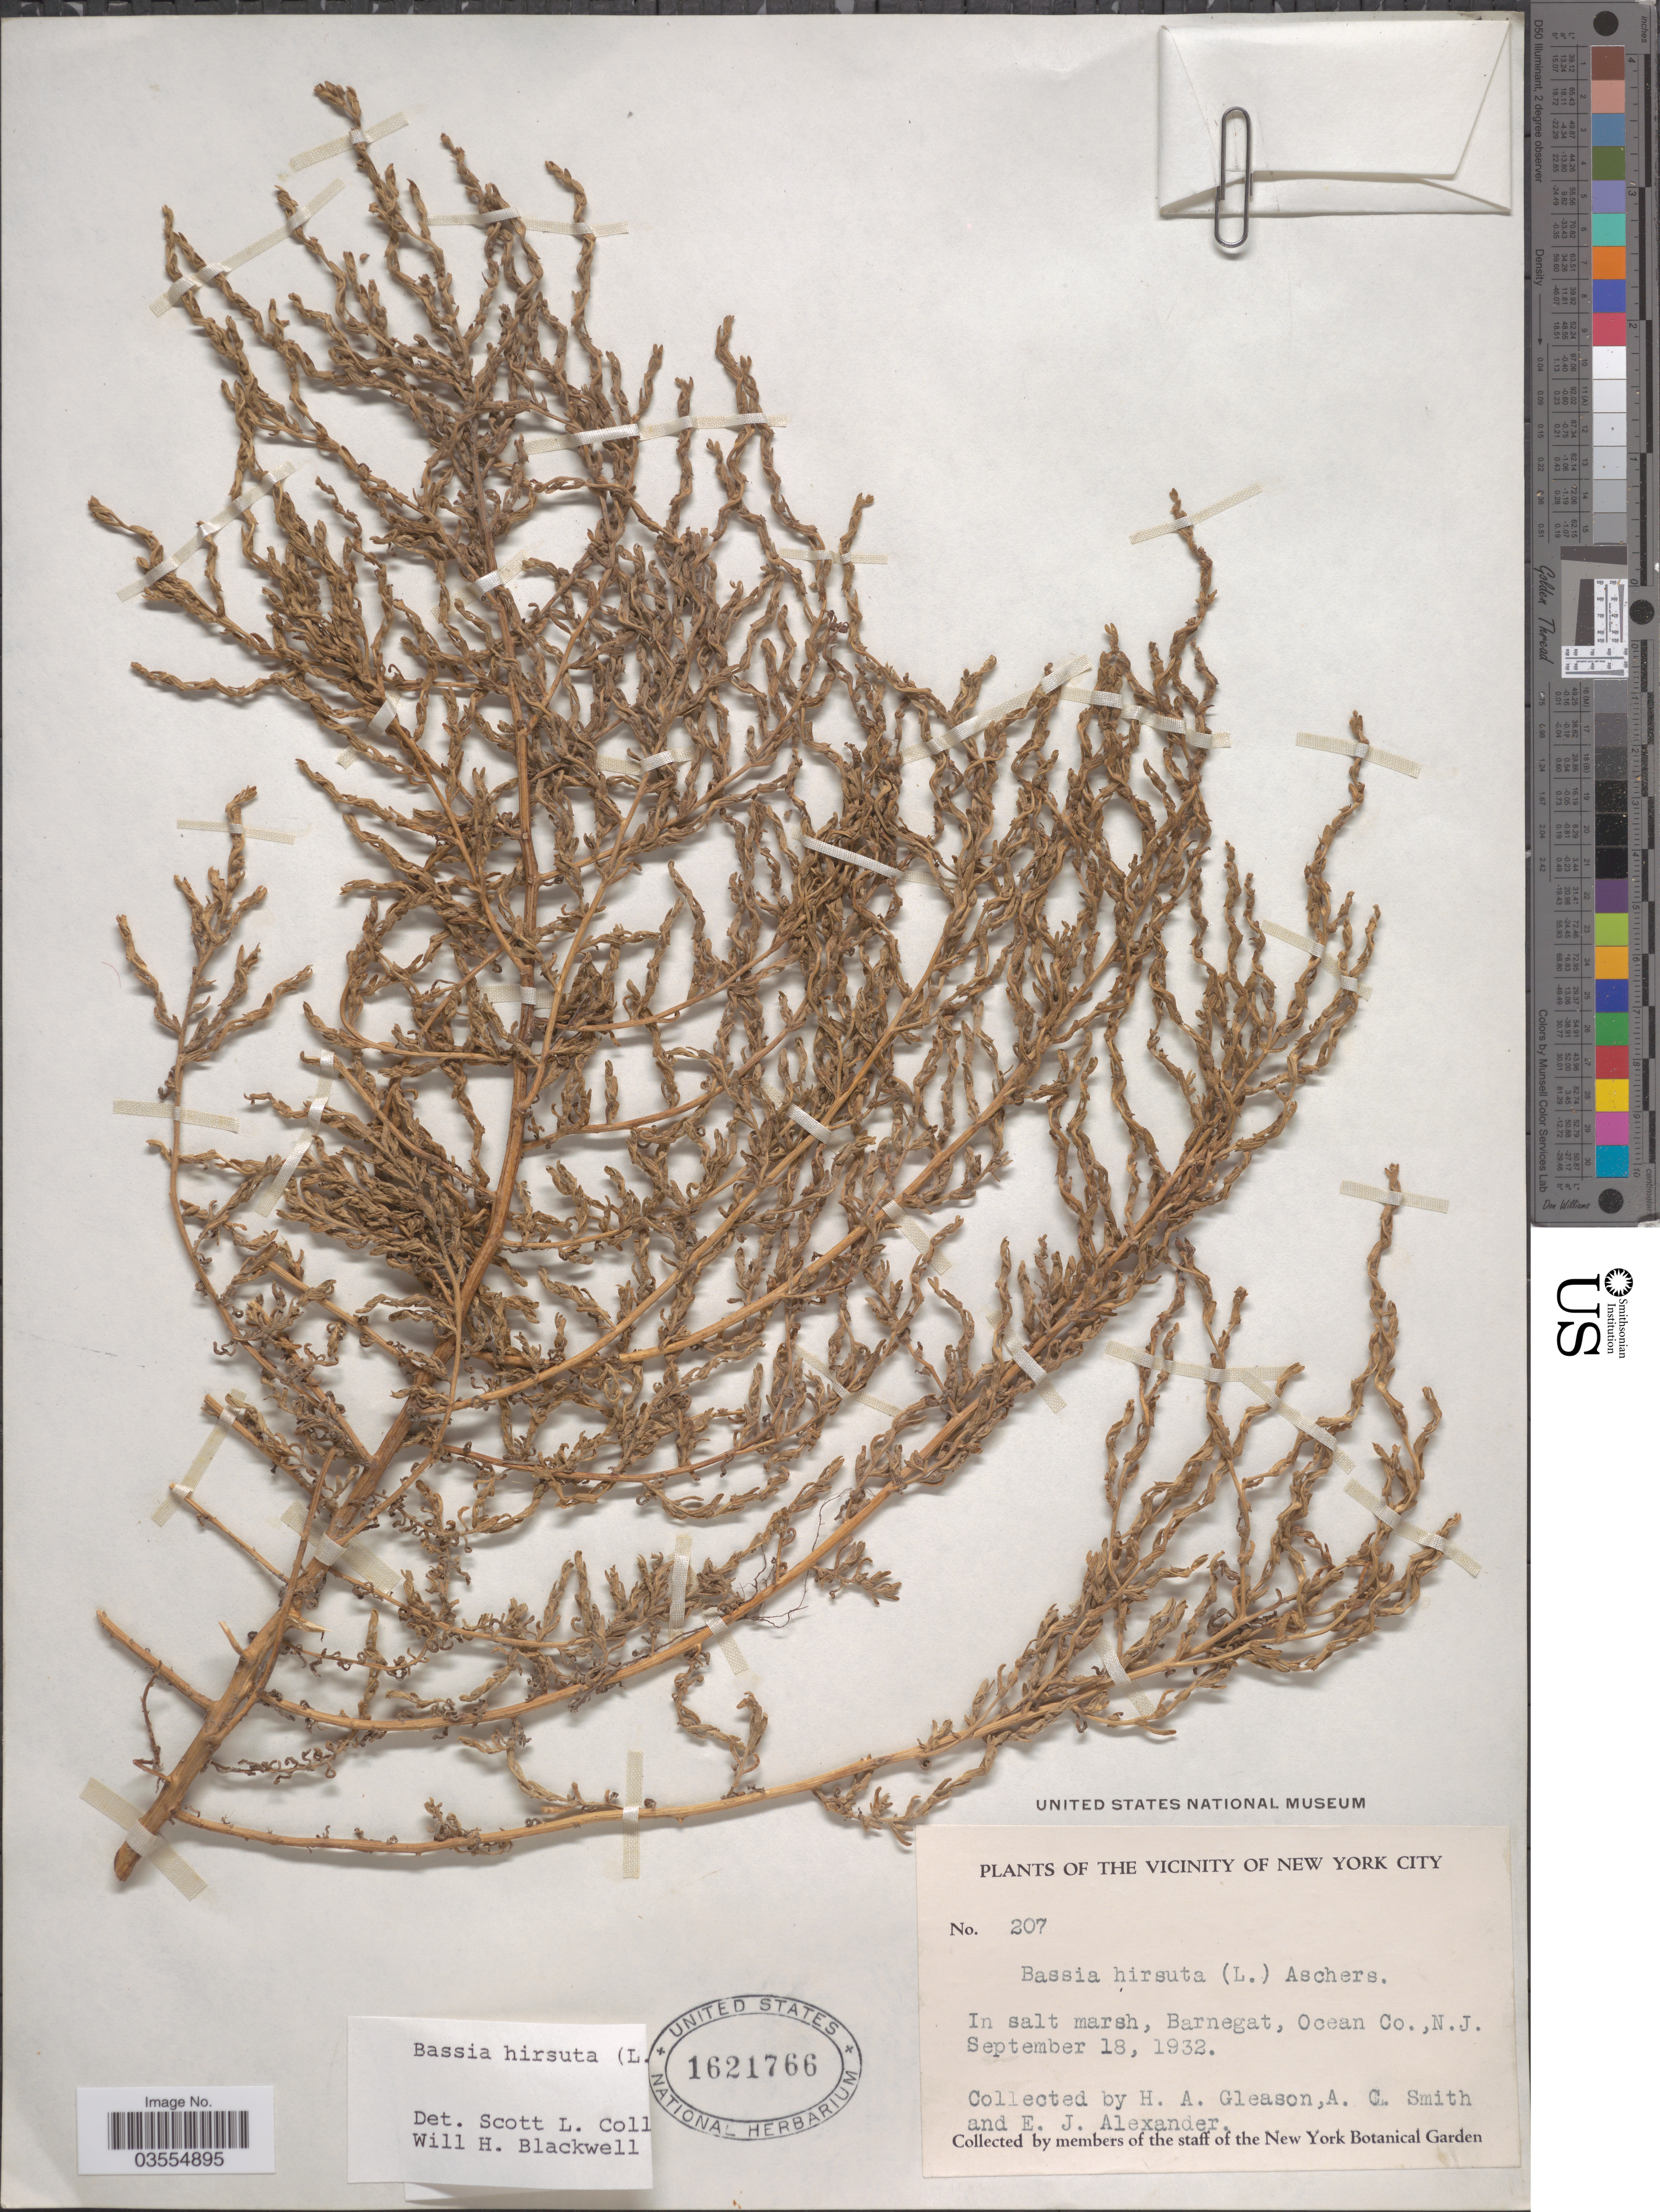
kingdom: Plantae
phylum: Tracheophyta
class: Magnoliopsida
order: Caryophyllales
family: Amaranthaceae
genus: Spirobassia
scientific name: Spirobassia hirsuta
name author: (L.) Freitag & G. Kadereit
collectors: H. A. Gleason, A. C. Smith & E. J. Alexander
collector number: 207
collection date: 1932-09-18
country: United States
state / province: New Jersey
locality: The Vicinity of New York City. In salt marsh, Barnegat, Ocean Co.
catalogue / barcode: US 1621766